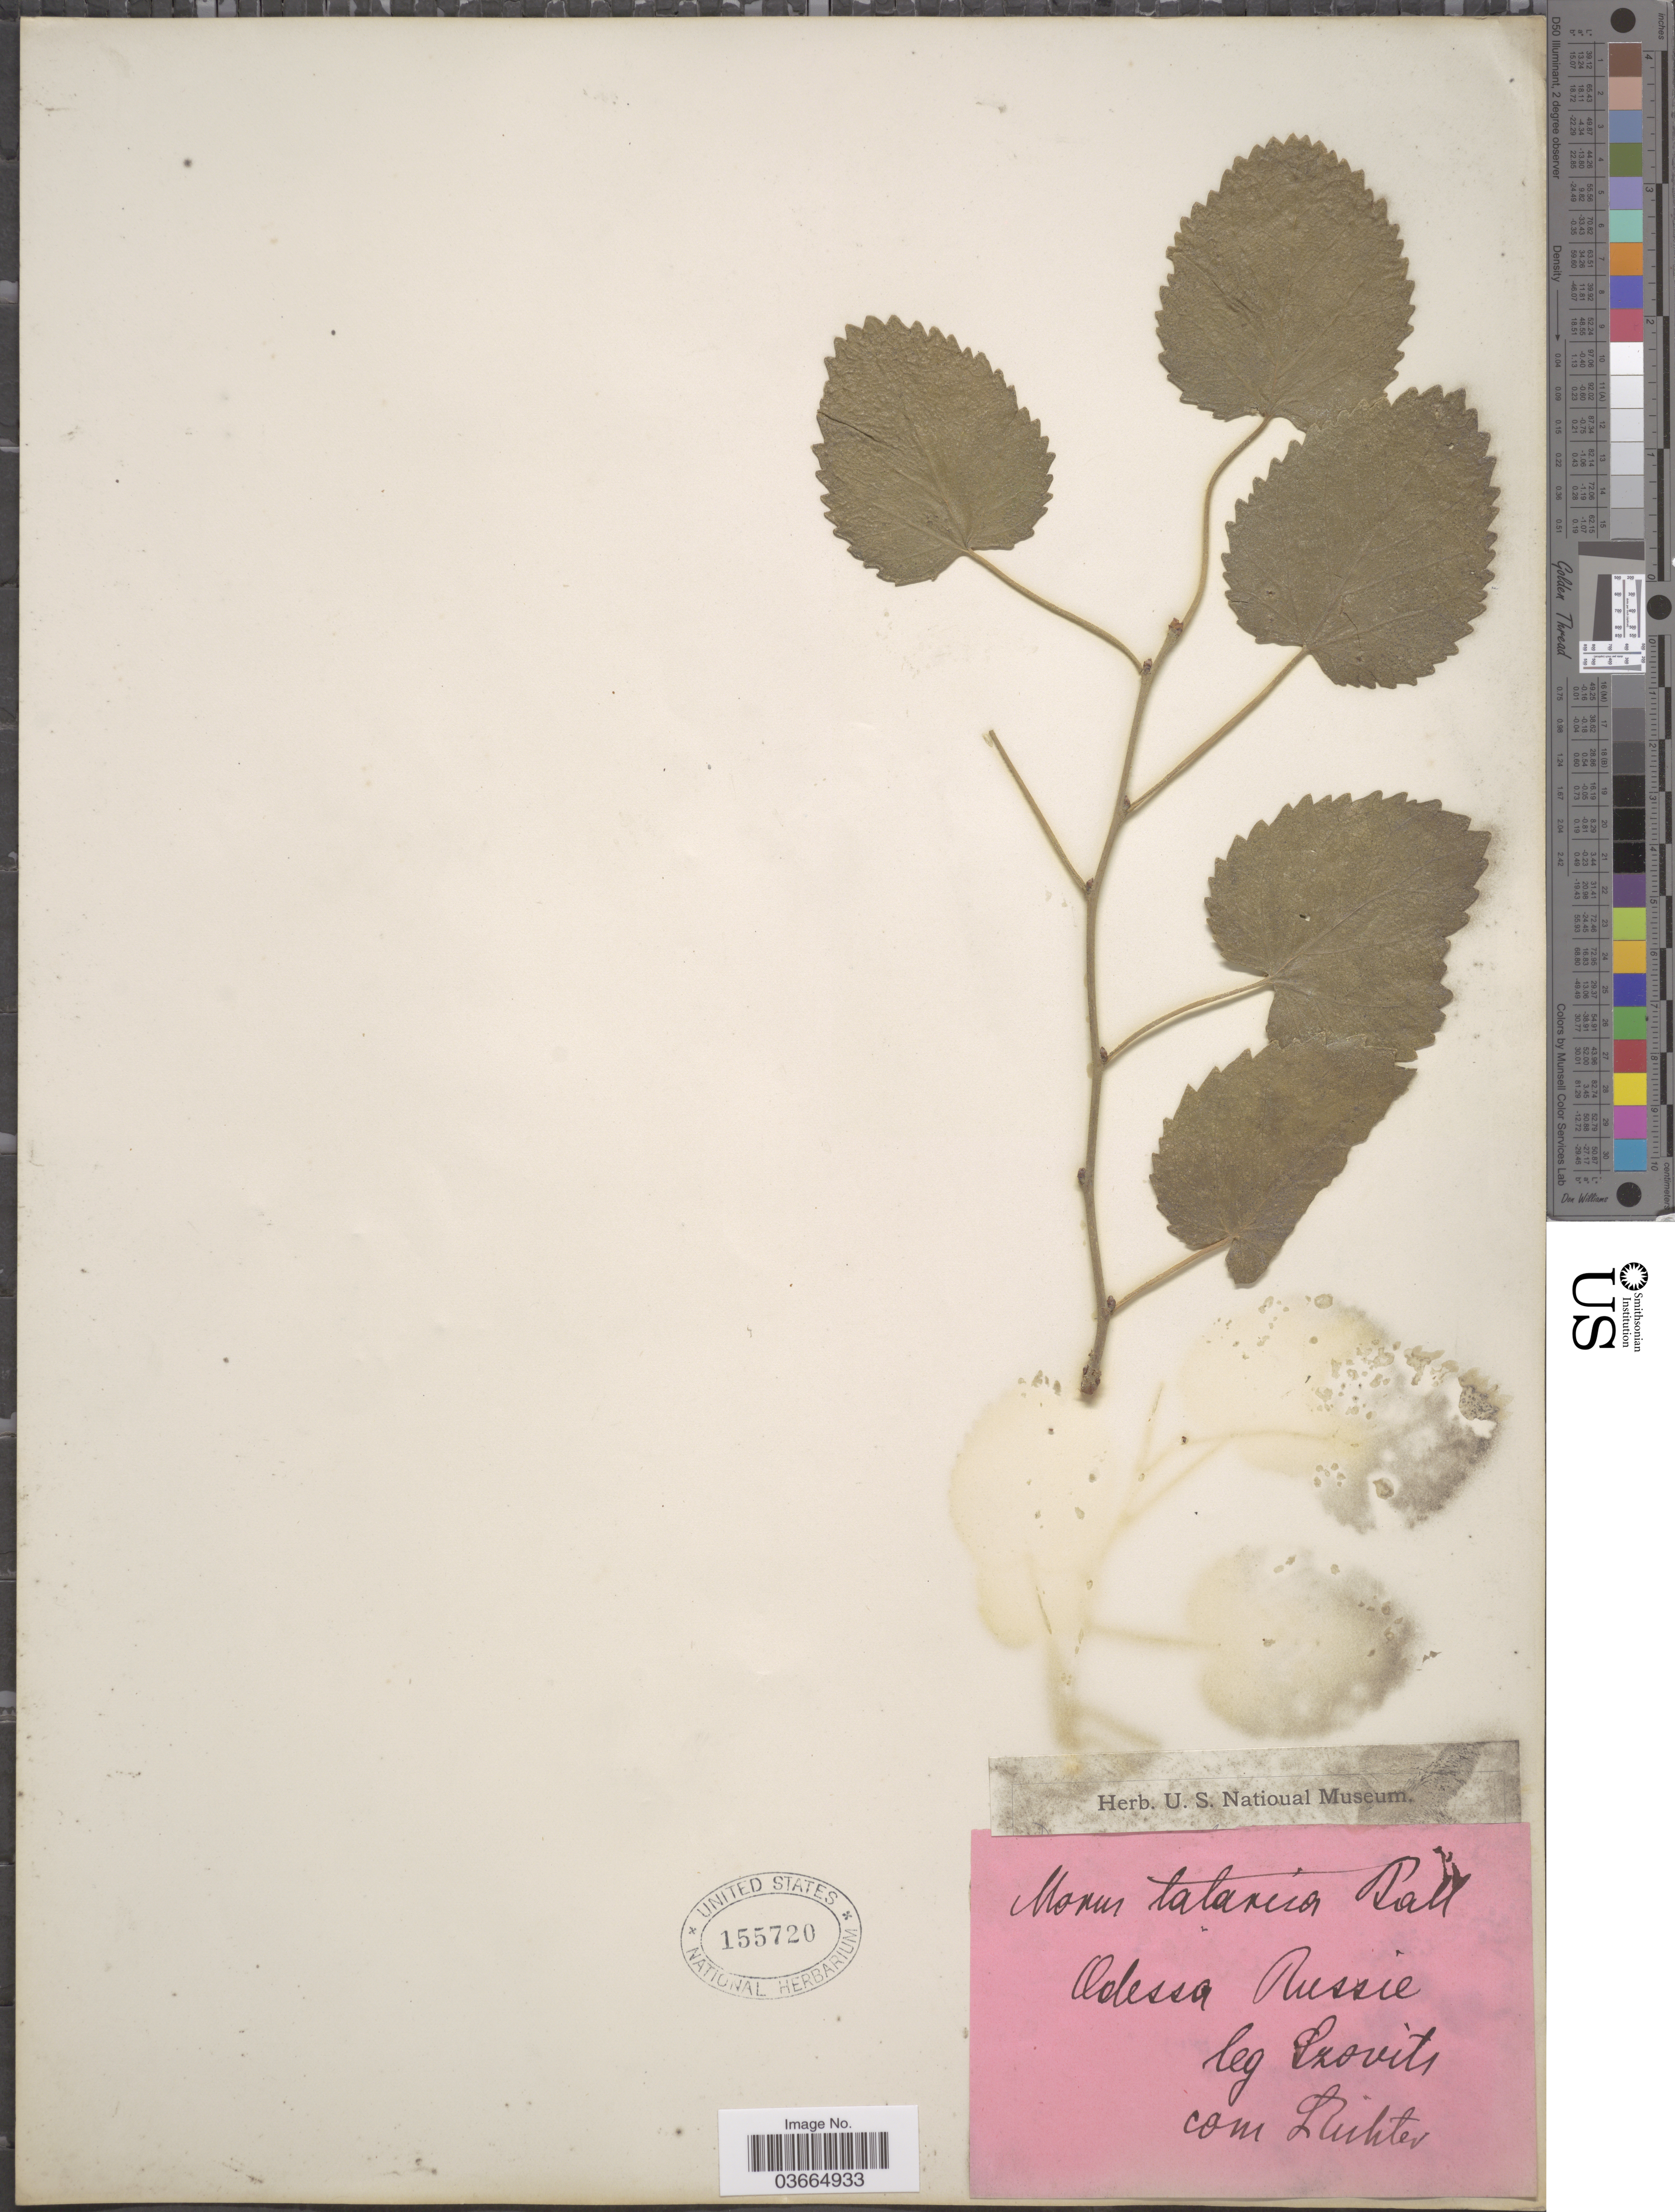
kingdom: Plantae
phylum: Tracheophyta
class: Magnoliopsida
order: Rosales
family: Moraceae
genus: Morus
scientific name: Morus tatarica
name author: L.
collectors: Szovits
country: Ukraine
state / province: Odesa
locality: Odessa Russie.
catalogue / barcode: US 155720